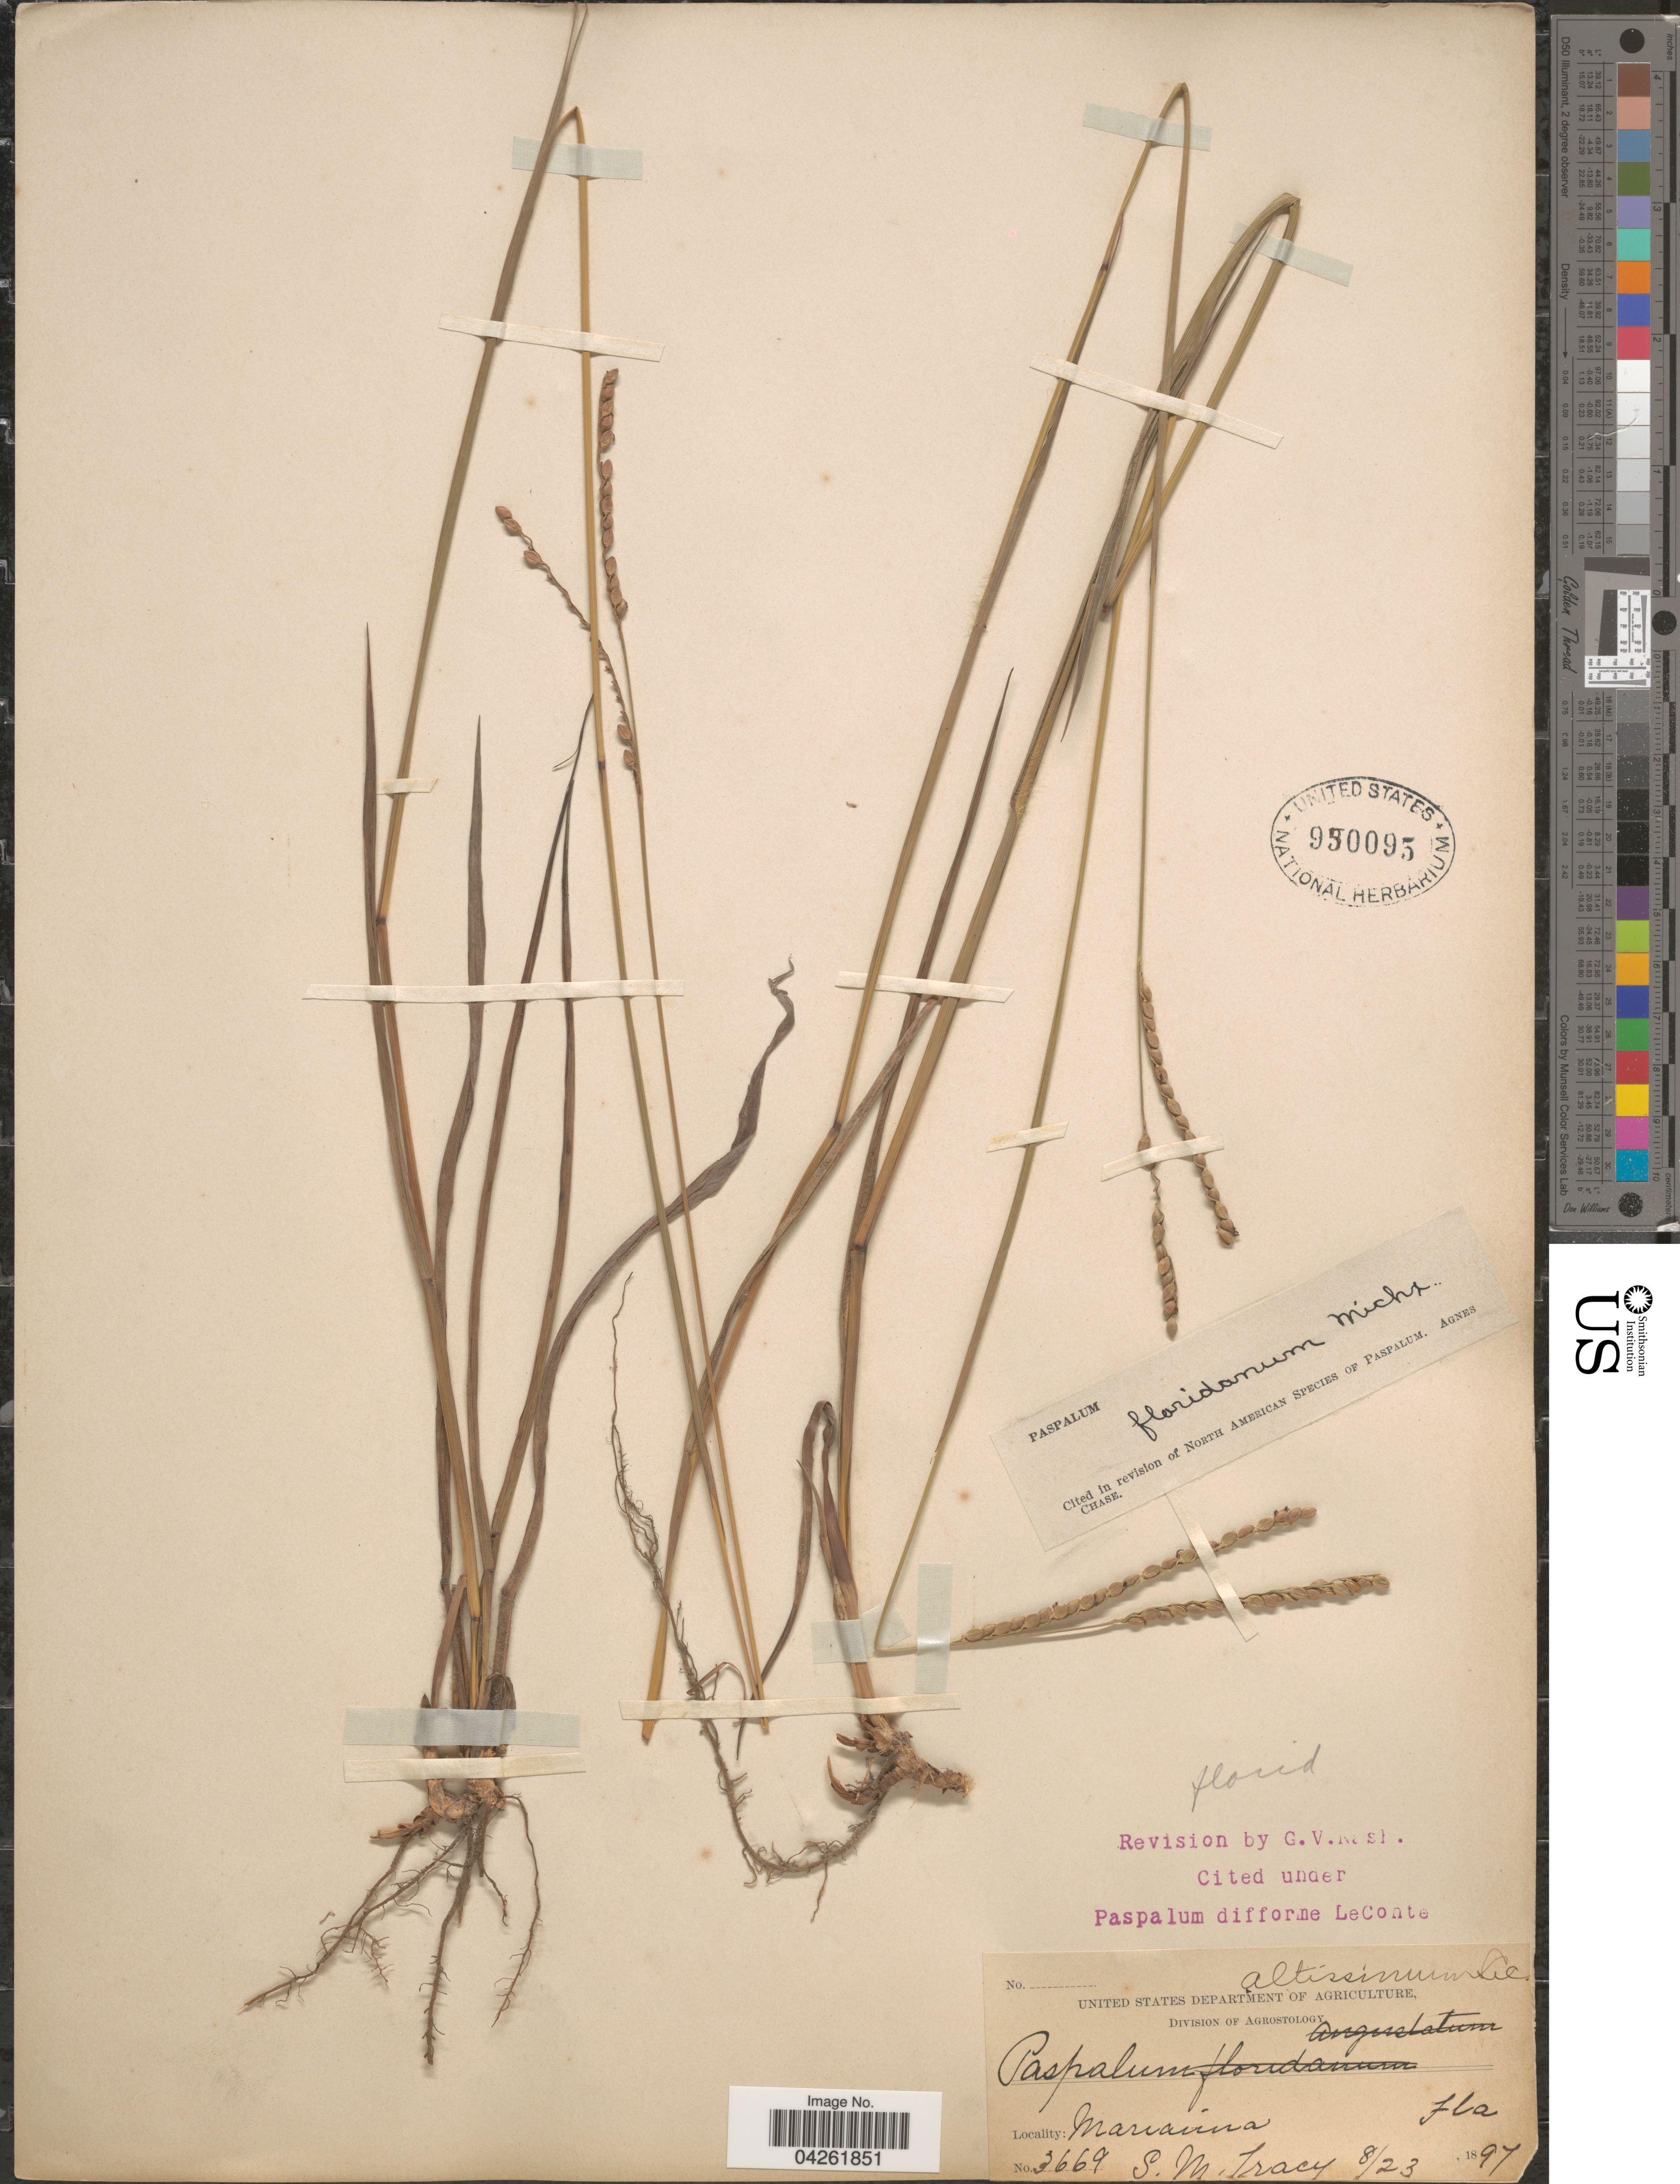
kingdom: Plantae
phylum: Tracheophyta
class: Liliopsida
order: Poales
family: Poaceae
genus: Paspalum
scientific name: Paspalum floridanum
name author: Michx.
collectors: S. M. Tracy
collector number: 3669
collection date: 1897-08-23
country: United States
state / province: Florida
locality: Marianna.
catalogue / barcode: US 950095